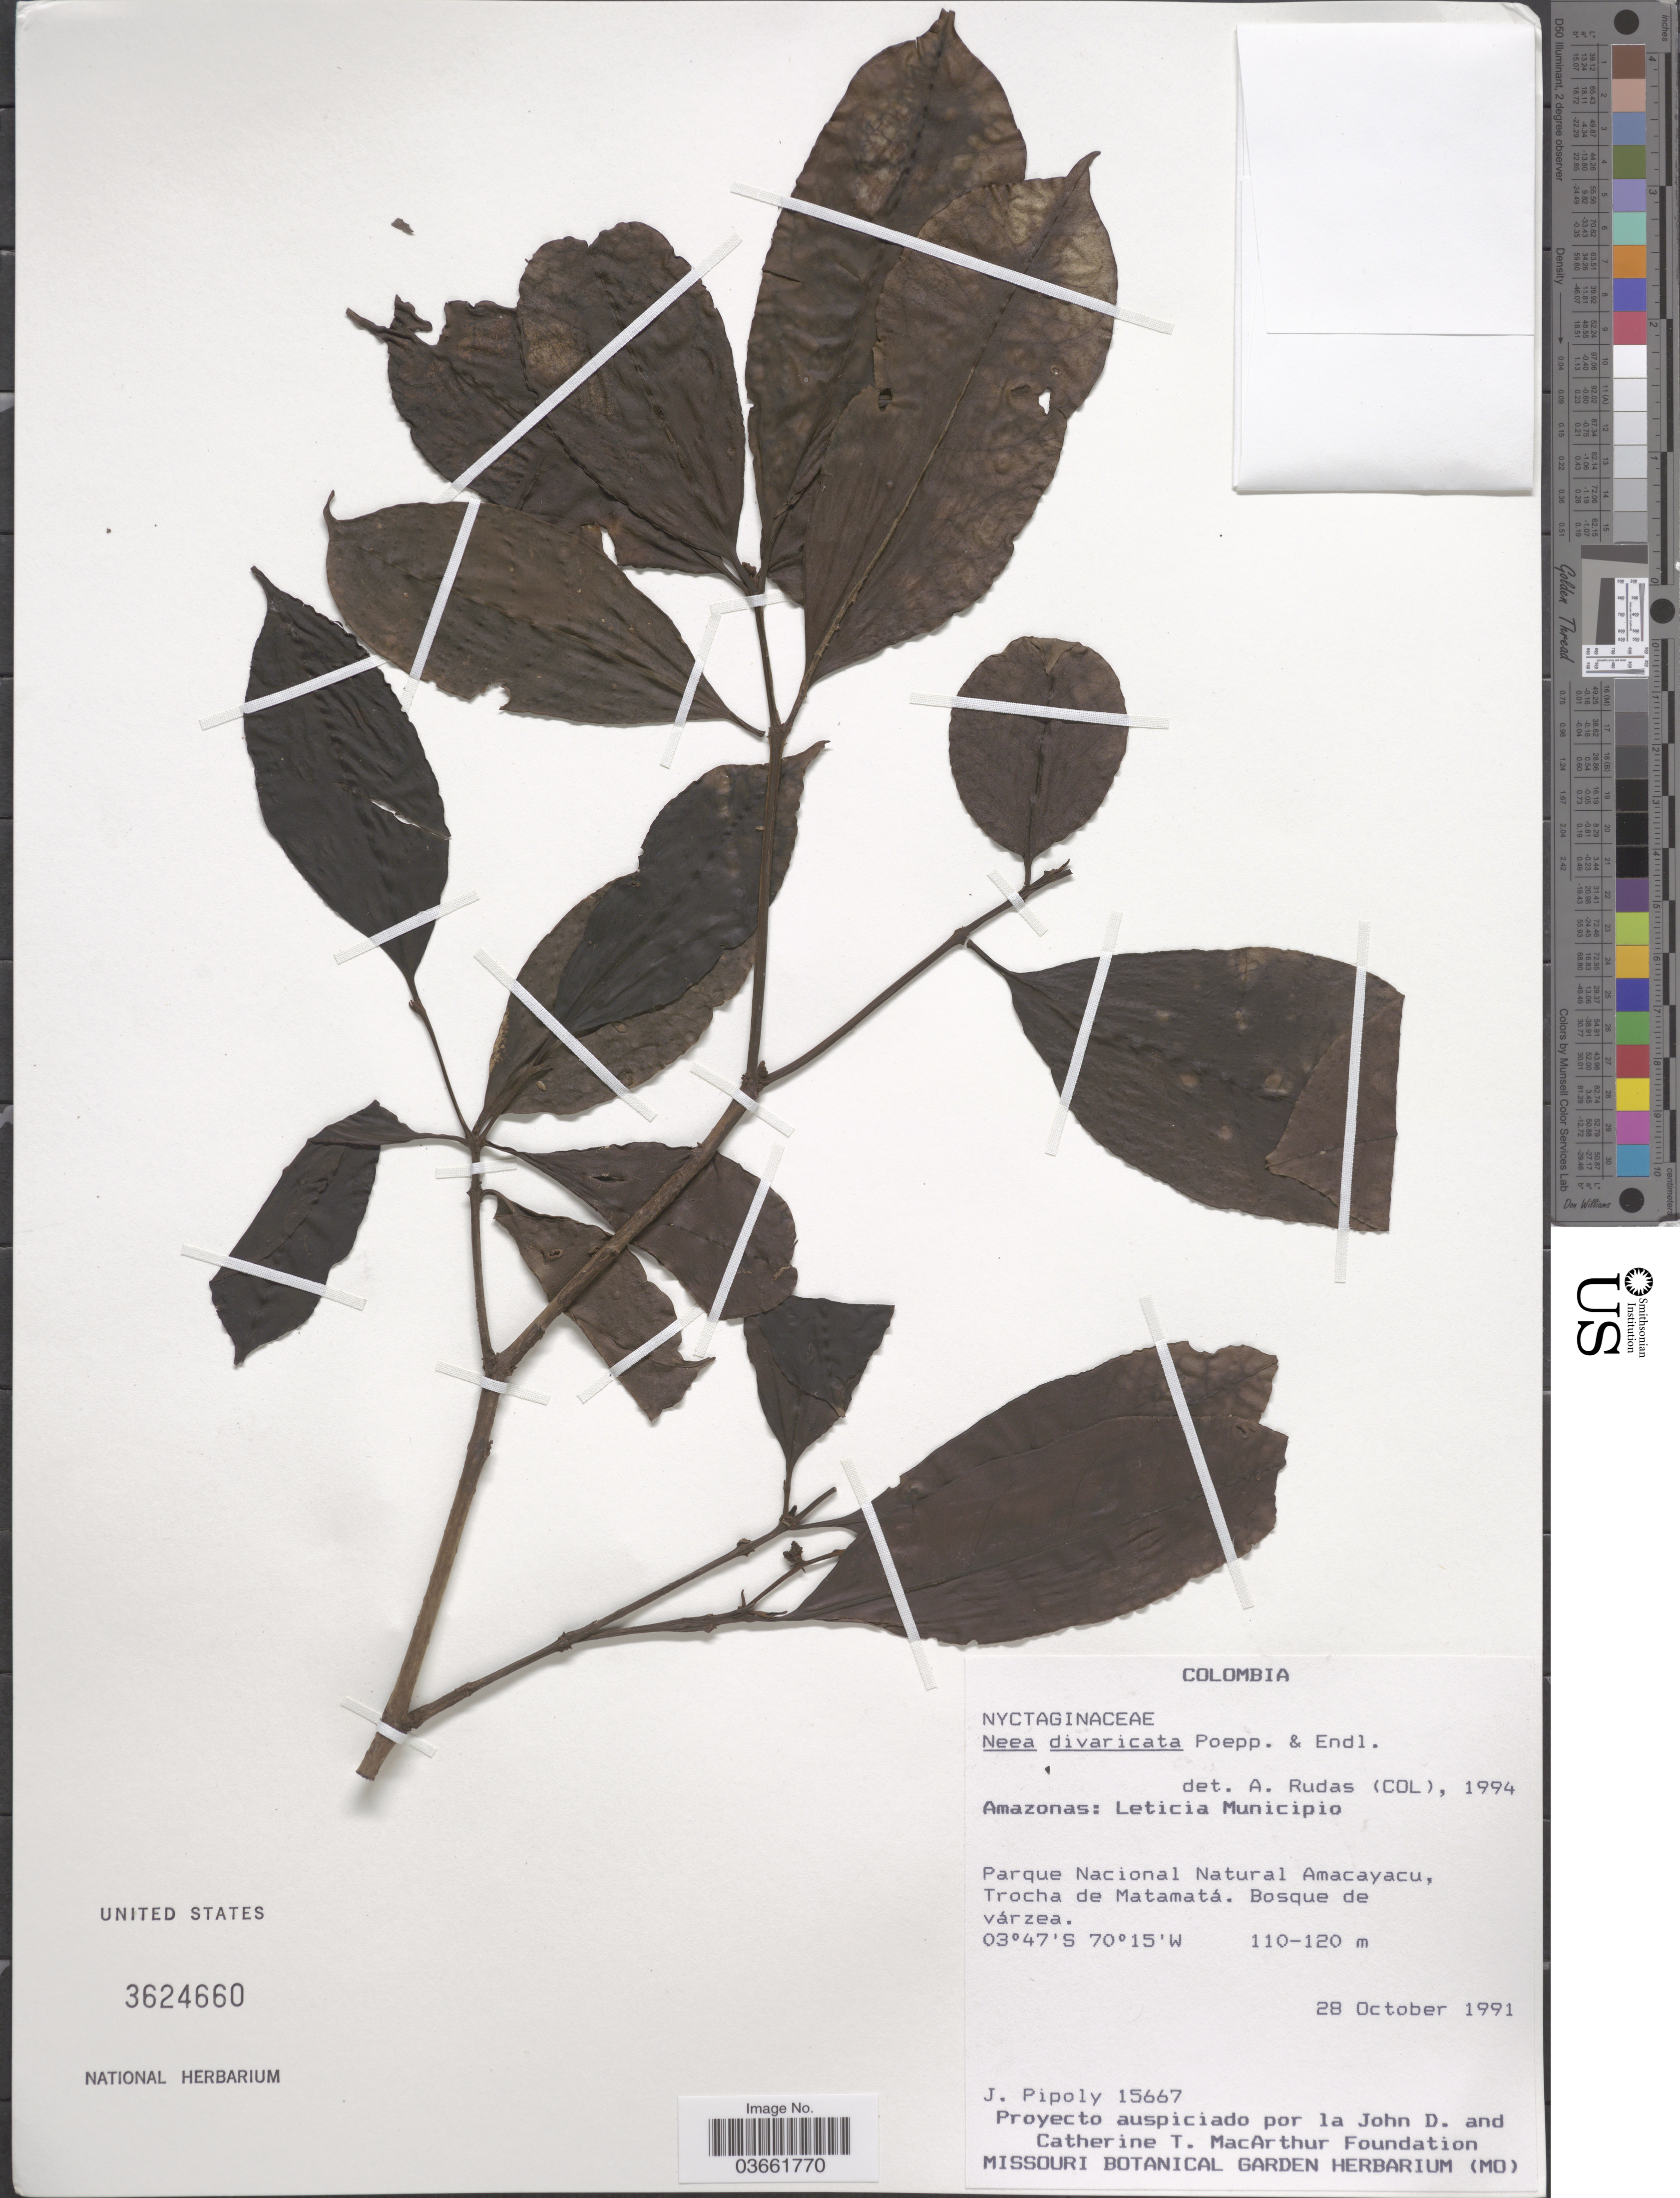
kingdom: Plantae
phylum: Tracheophyta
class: Magnoliopsida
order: Caryophyllales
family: Nyctaginaceae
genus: Neea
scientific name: Neea oppositifolia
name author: Ruiz & Pav.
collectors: J. J. Pipoly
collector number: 15667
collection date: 1991-10-28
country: Colombia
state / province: Amazônas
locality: Leticia Municipio. Parque Nacional Natural Amacayacu, Trocha de Matamatá.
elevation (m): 110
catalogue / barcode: US 3624660